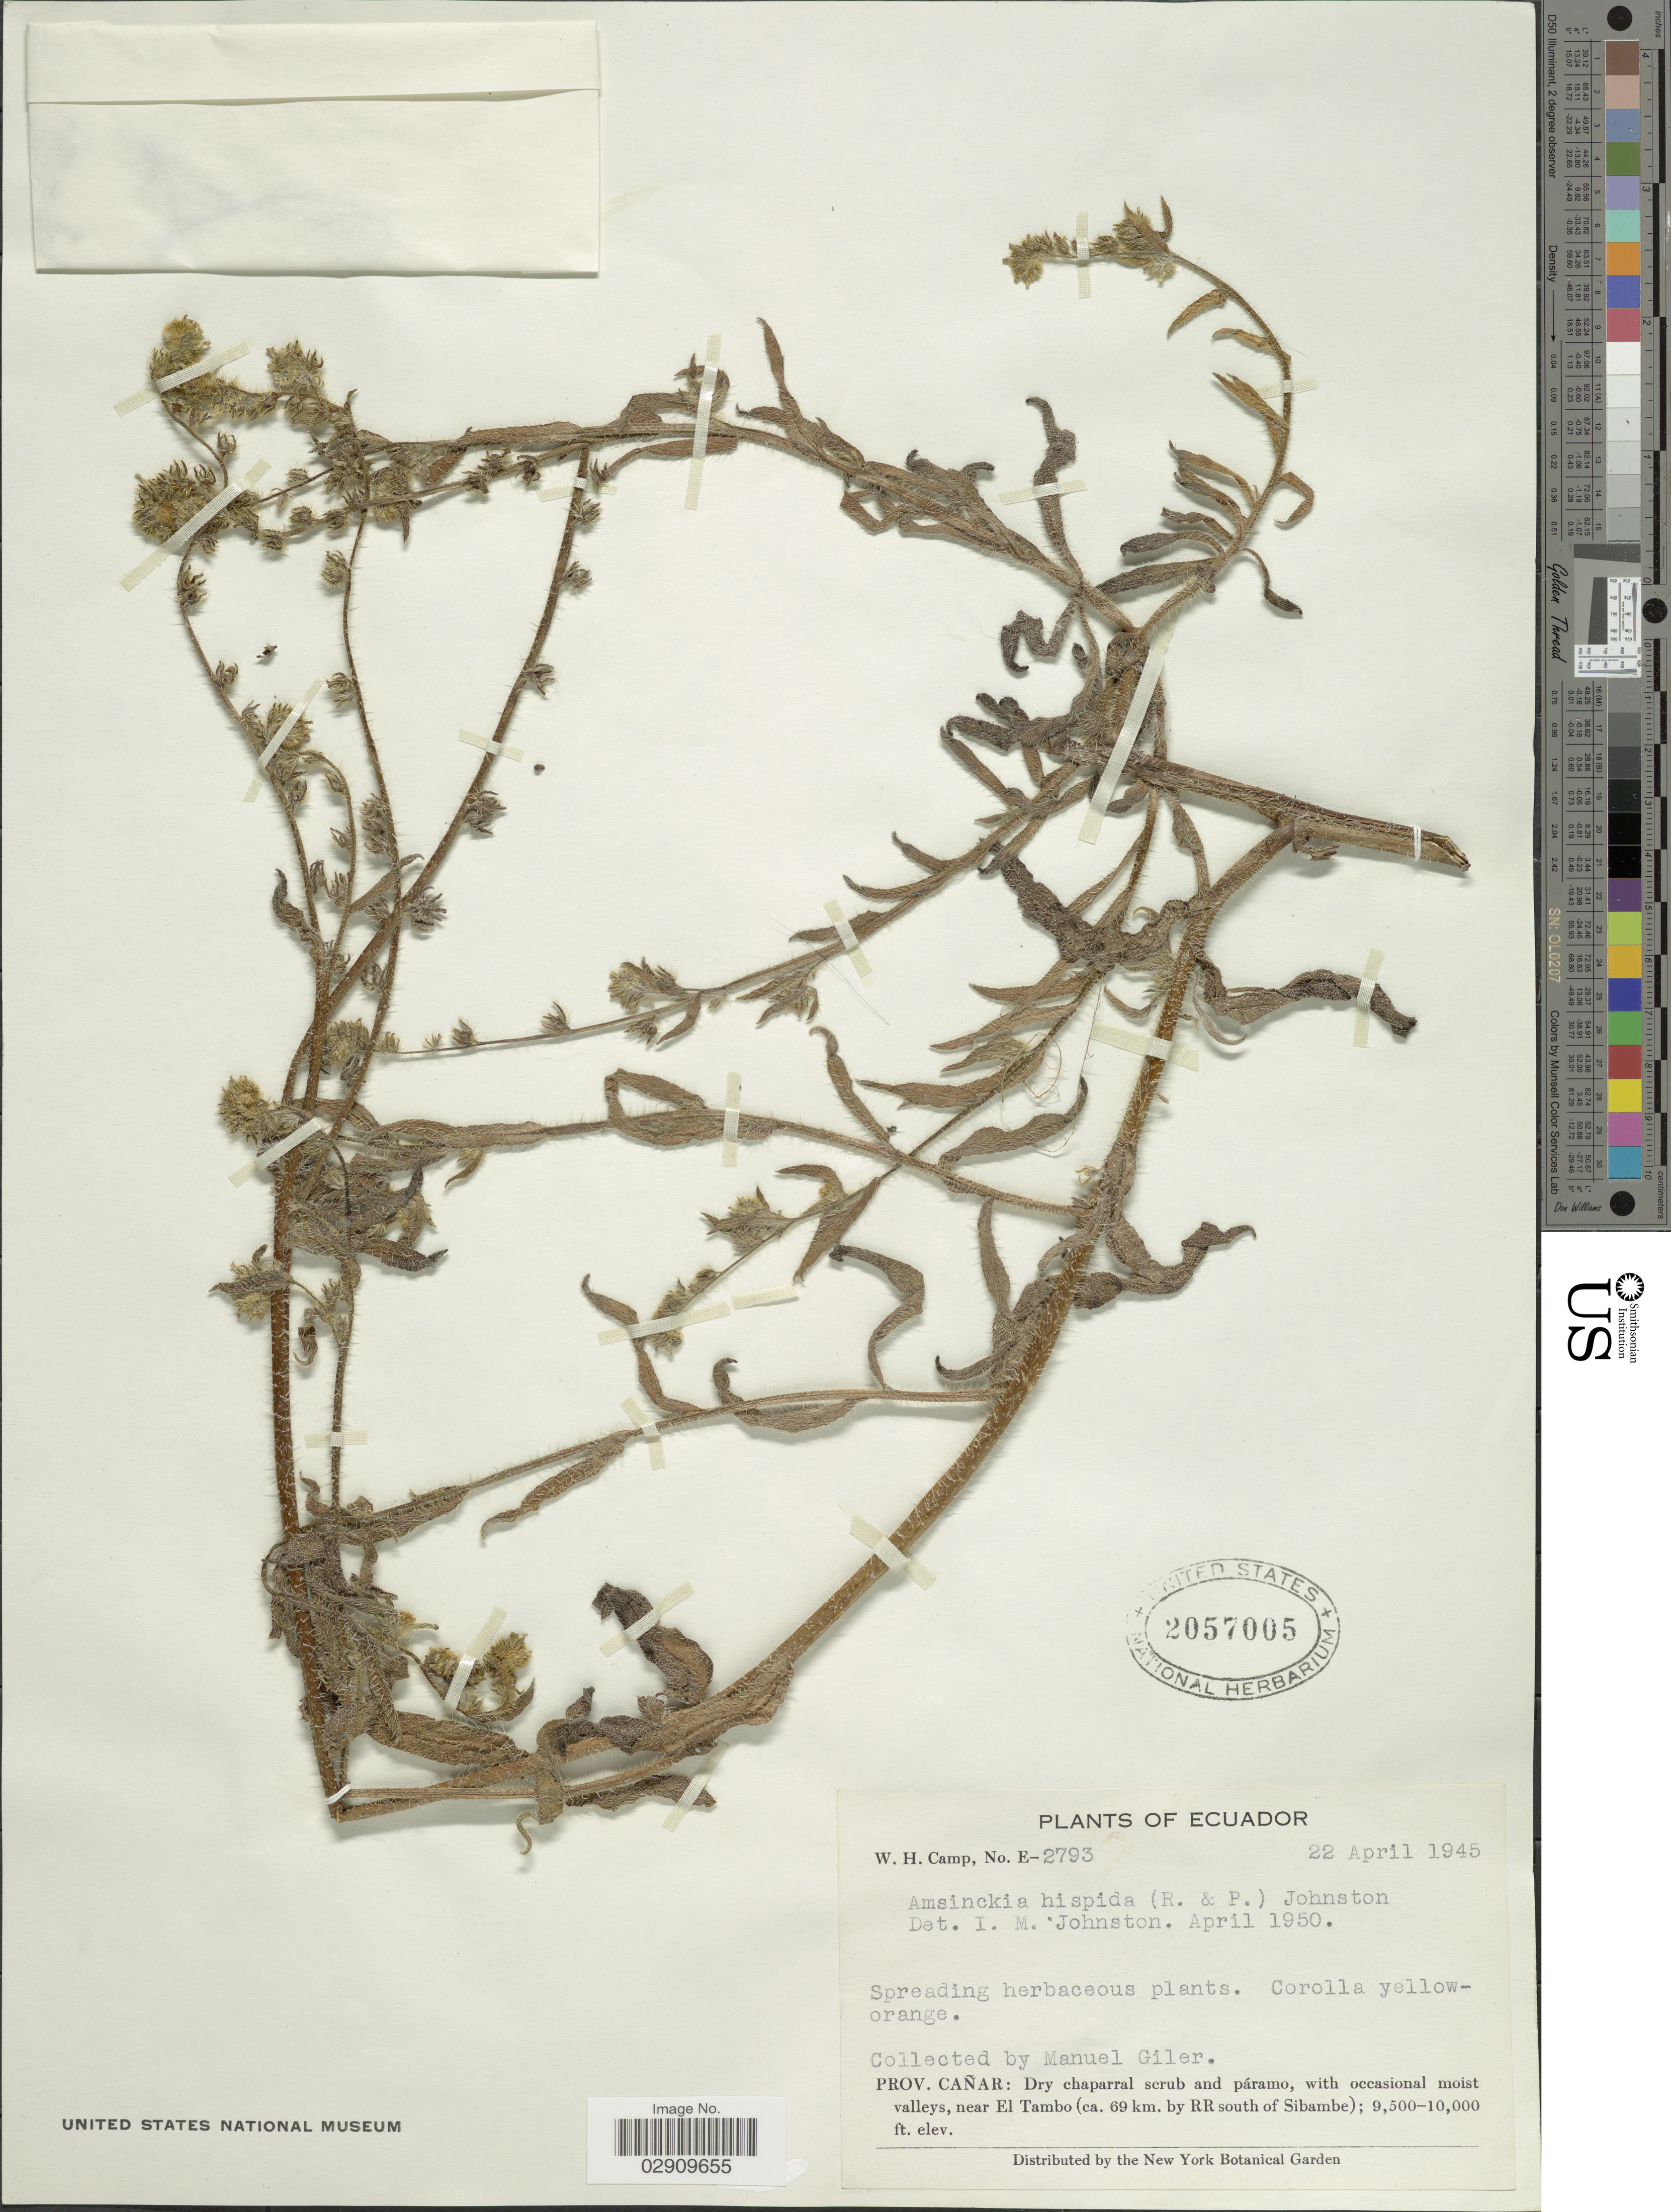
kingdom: Plantae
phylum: Tracheophyta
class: Magnoliopsida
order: Boraginales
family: Boraginaceae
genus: Amsinckia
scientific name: Amsinckia calycina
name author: (Moris) Chater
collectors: M. Gíler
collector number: E-2793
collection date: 1945-04-22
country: Ecuador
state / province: Cañar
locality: Dry chaparral scrub and páramo, with occasional moist valleys, near El Tambo (ca. 69 km. by RR south of Sibambe).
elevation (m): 2896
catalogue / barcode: US 2057005